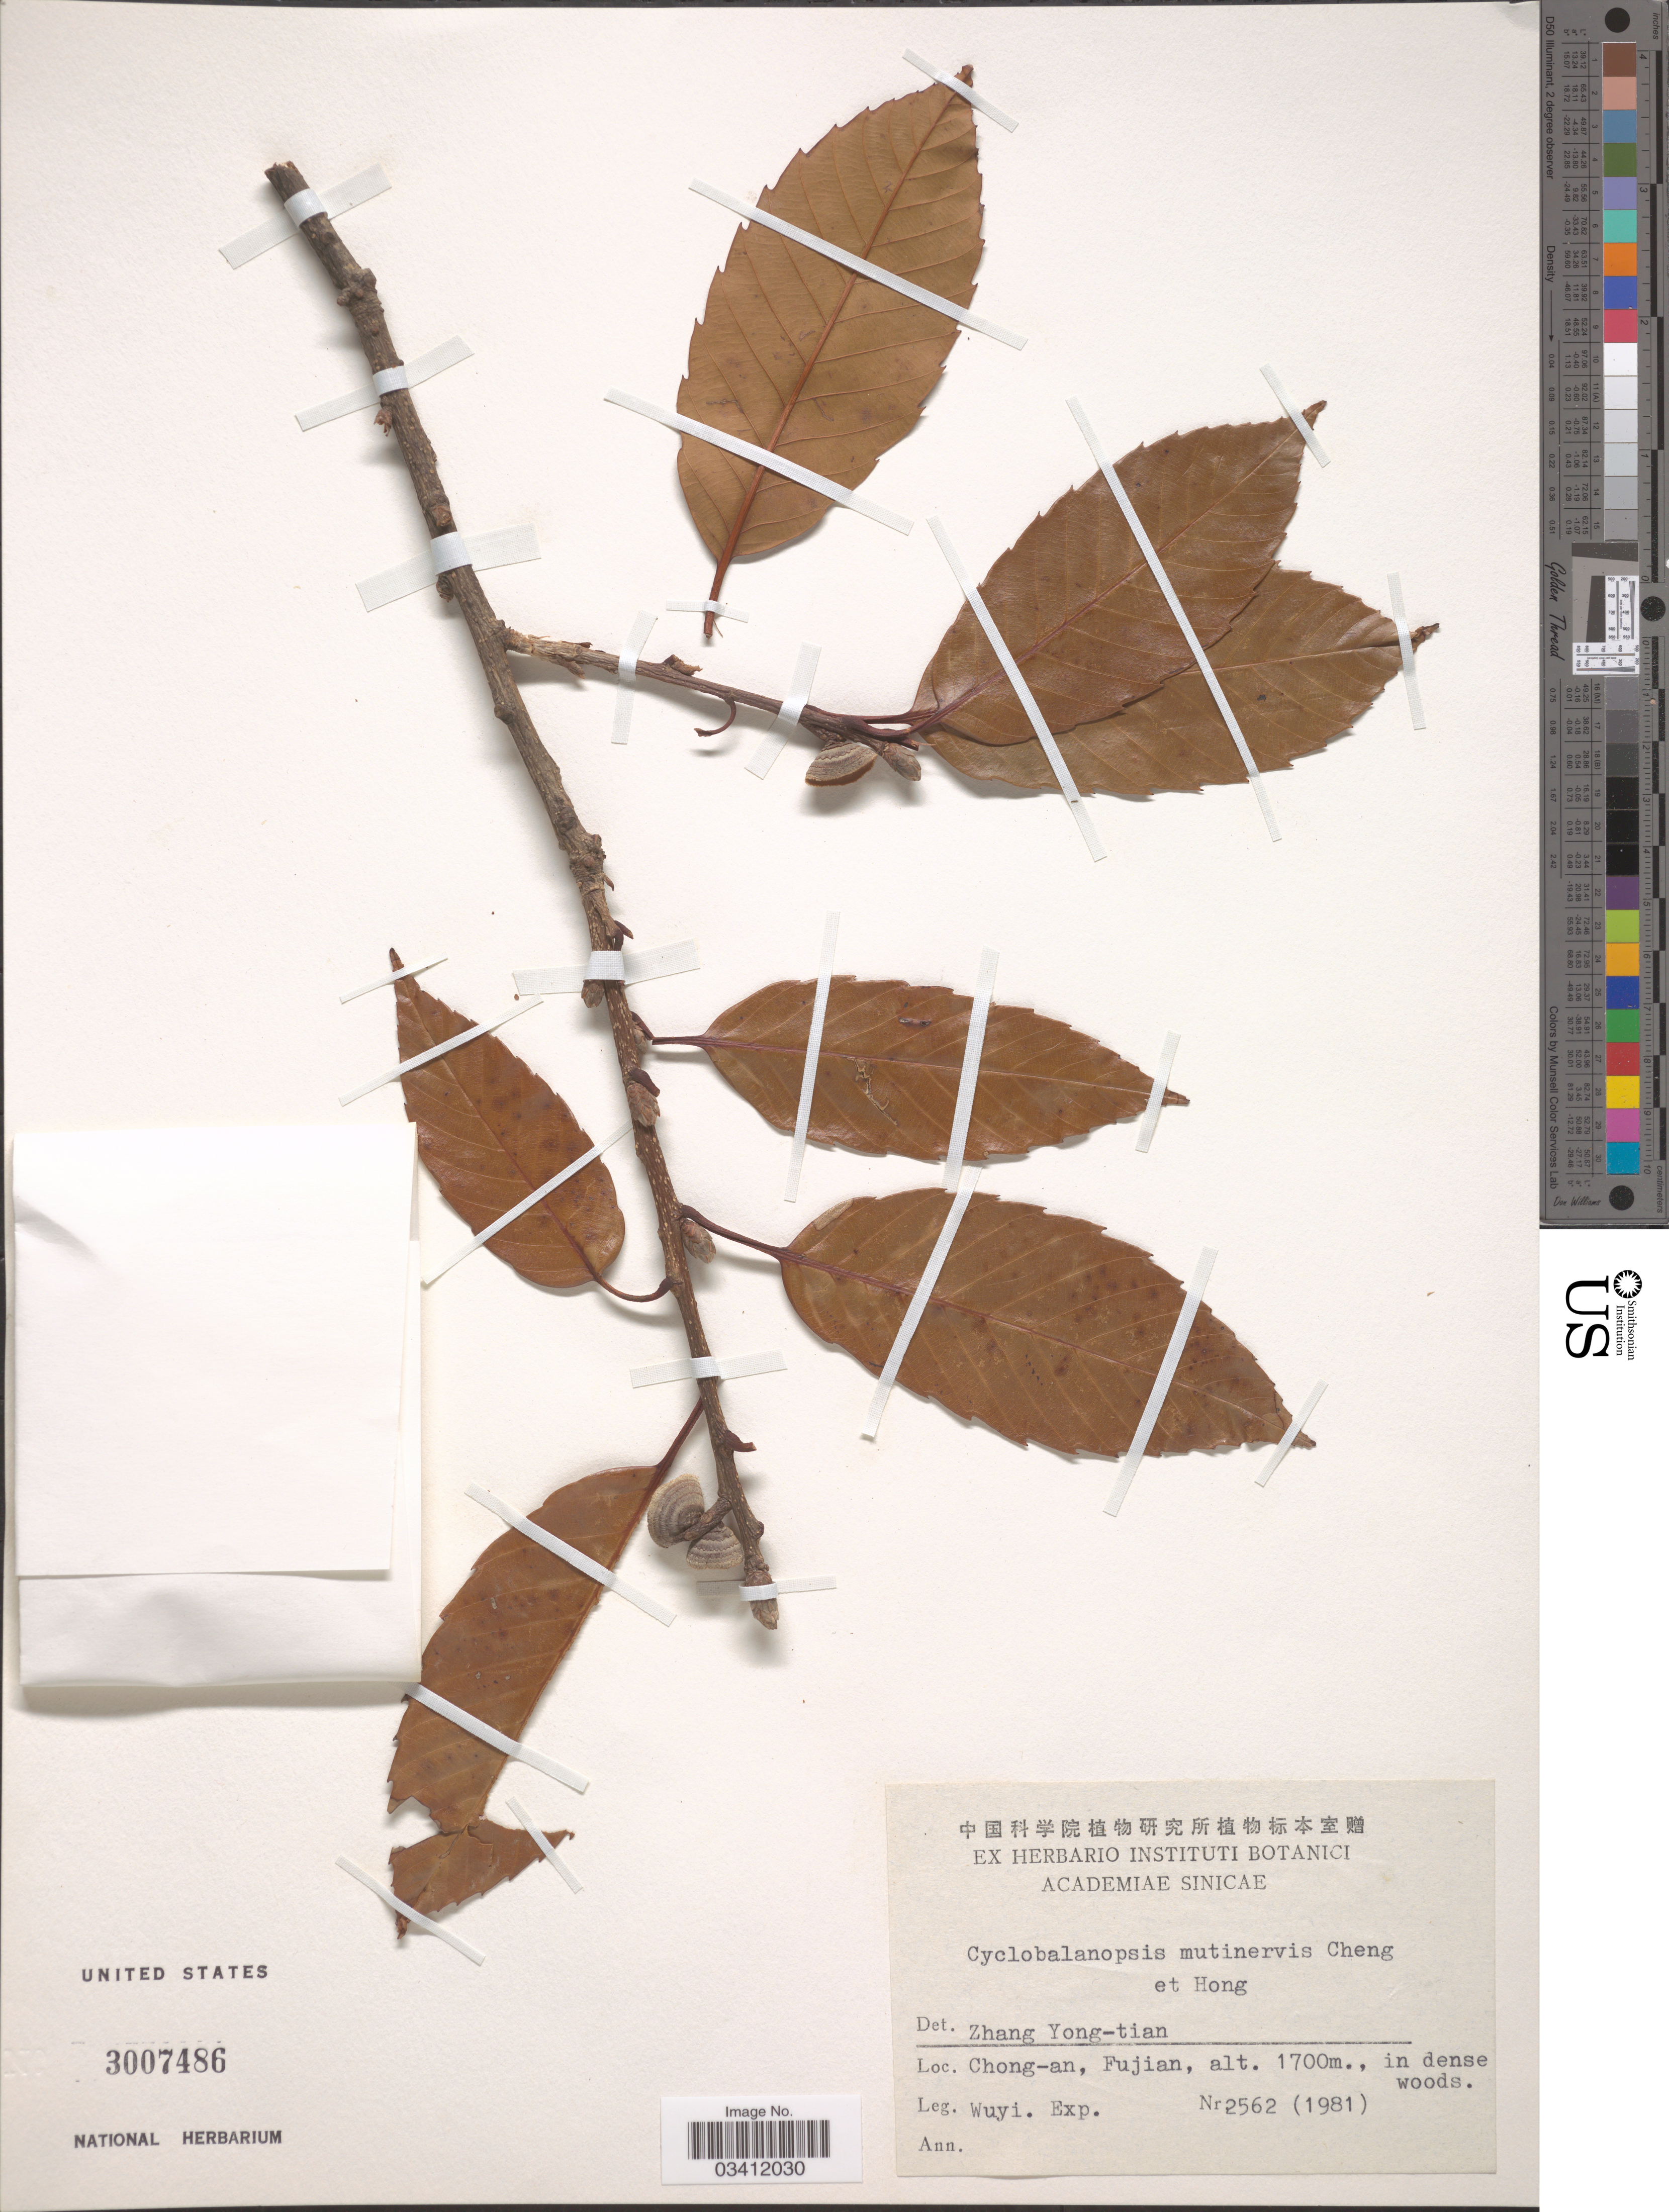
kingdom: Plantae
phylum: Tracheophyta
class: Magnoliopsida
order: Fagales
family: Fagaceae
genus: Quercus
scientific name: Quercus multinervis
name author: (W.C. Cheng & T. Hong) Govaerts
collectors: Wuyi. Exped.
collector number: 2562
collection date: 1981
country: China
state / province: Fujian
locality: Chong-an, Fujian.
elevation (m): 1700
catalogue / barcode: US 3007486